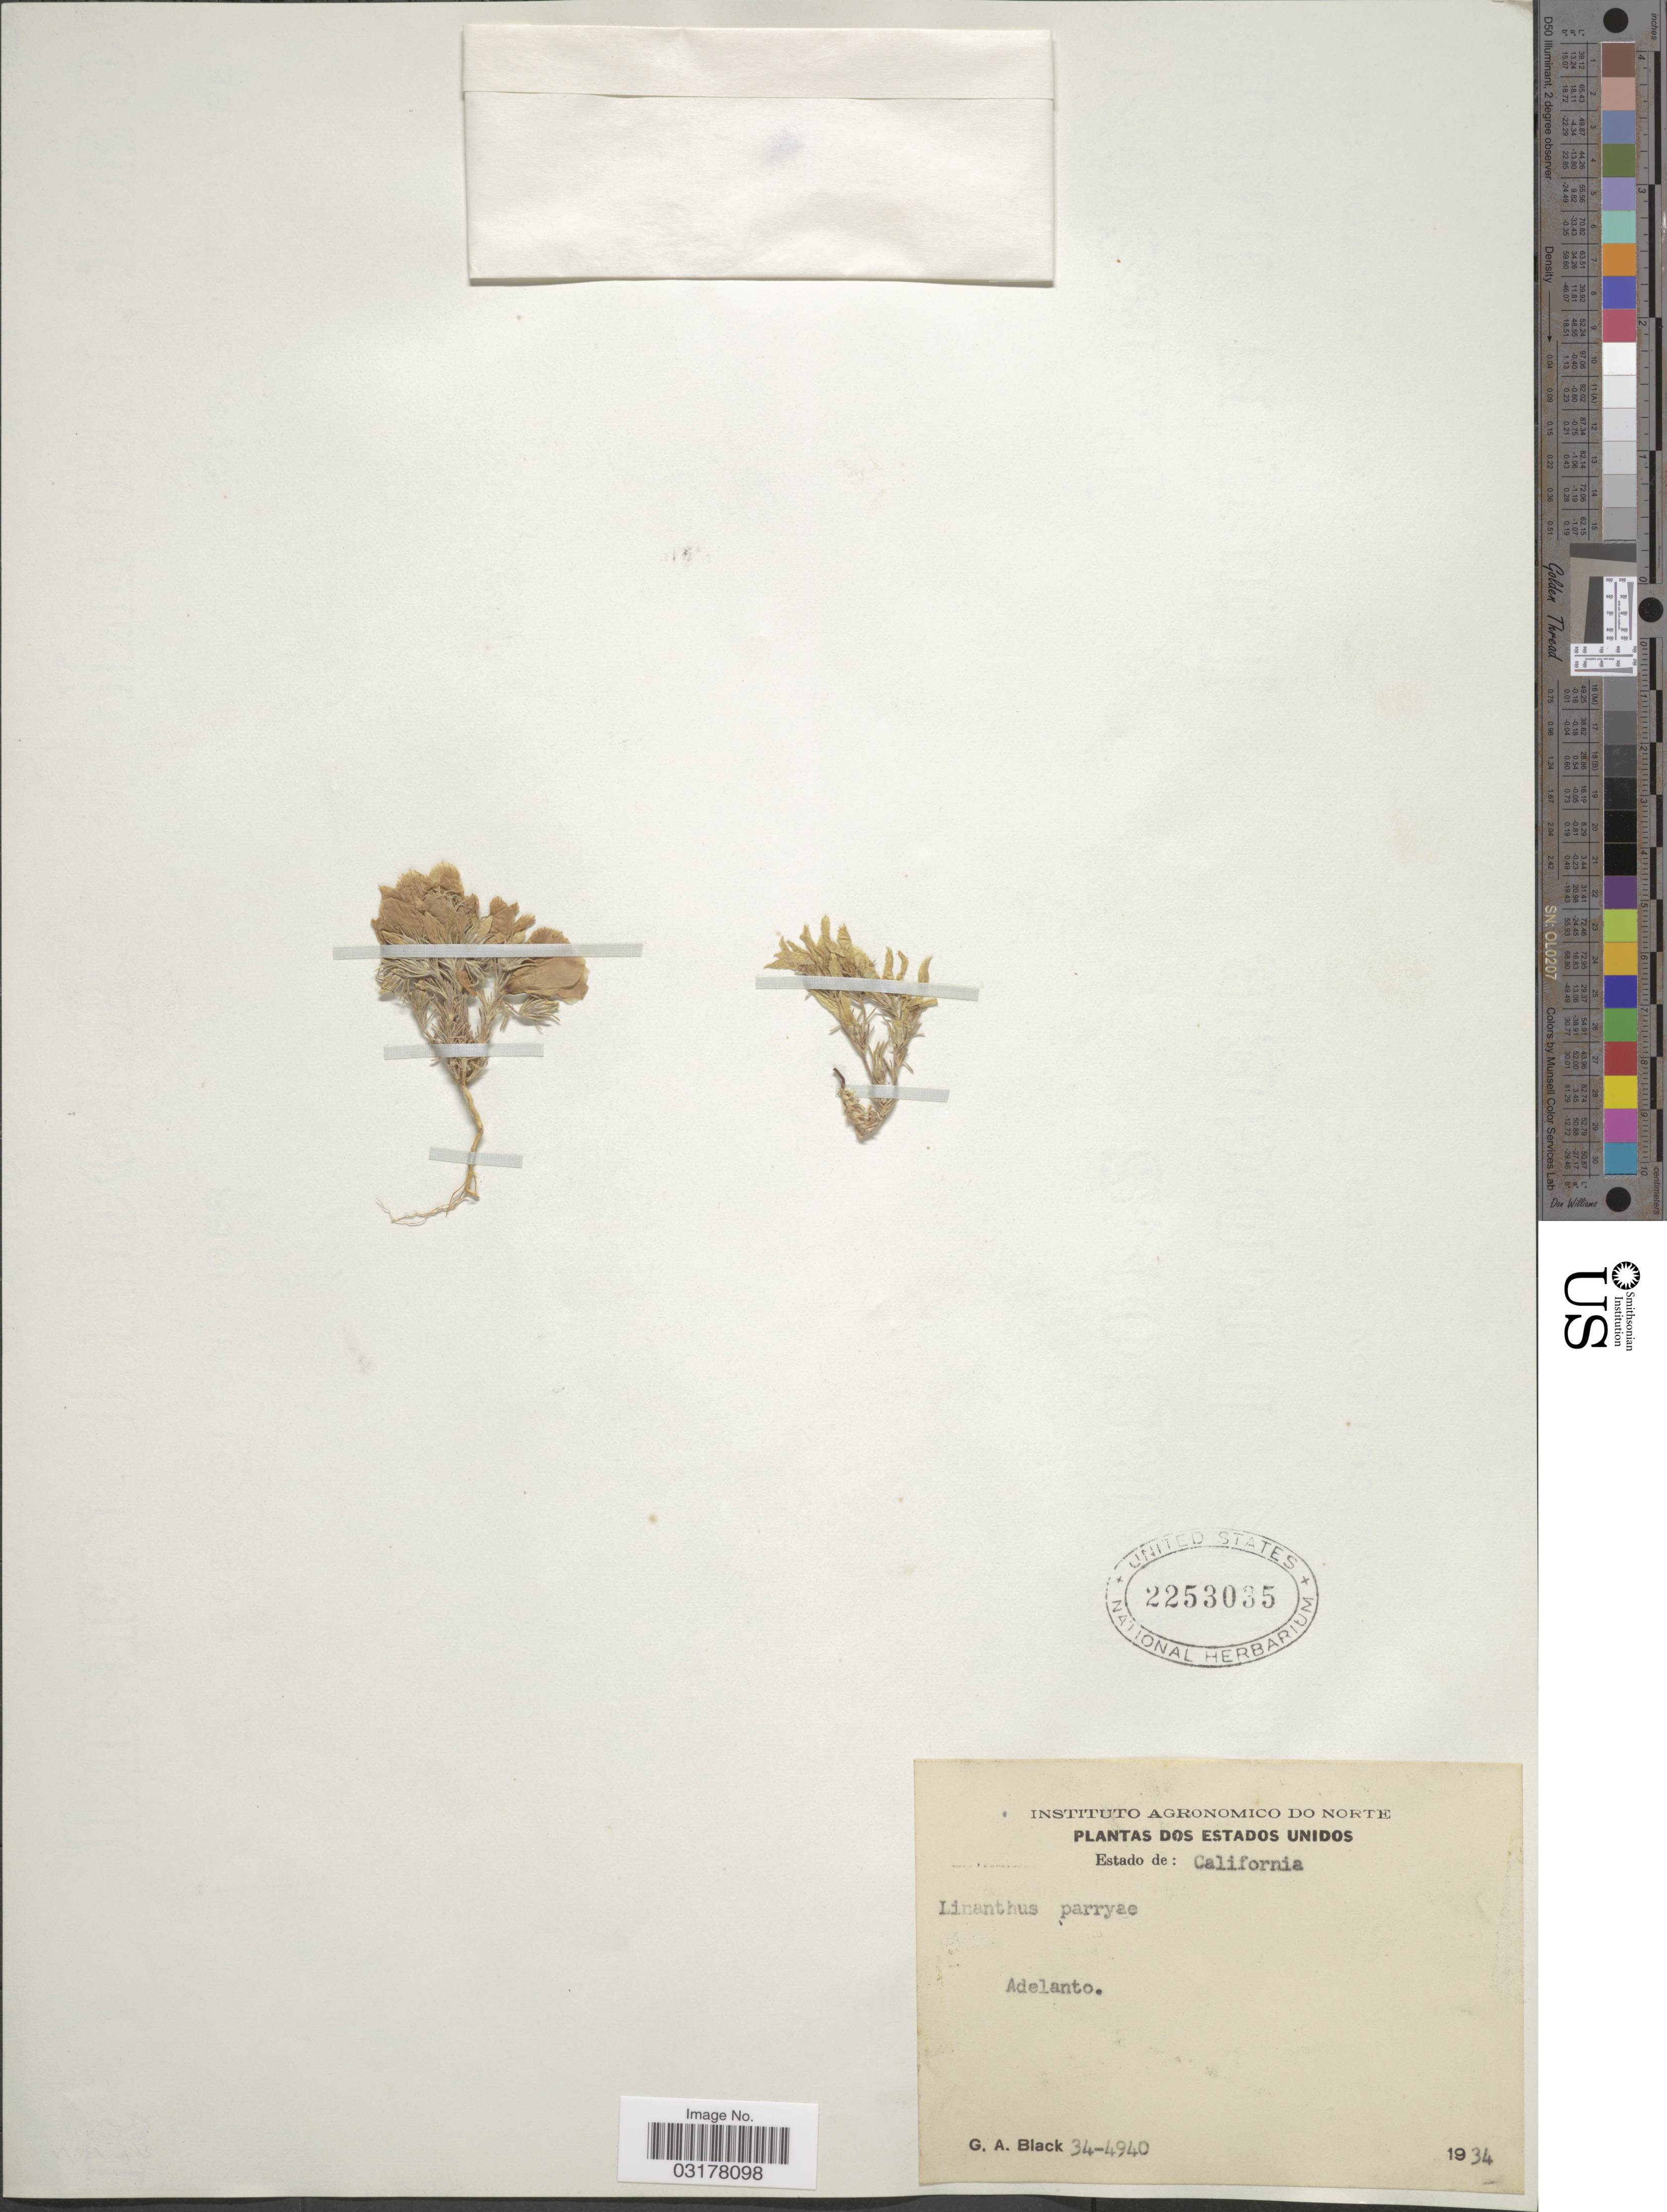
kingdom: Plantae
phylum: Tracheophyta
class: Magnoliopsida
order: Ericales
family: Polemoniaceae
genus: Linanthus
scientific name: Linanthus parryae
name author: (A. Gray) Greene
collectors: G. A. Black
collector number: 34-4940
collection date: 1934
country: United States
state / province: California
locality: Adelanto.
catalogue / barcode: US 2253035